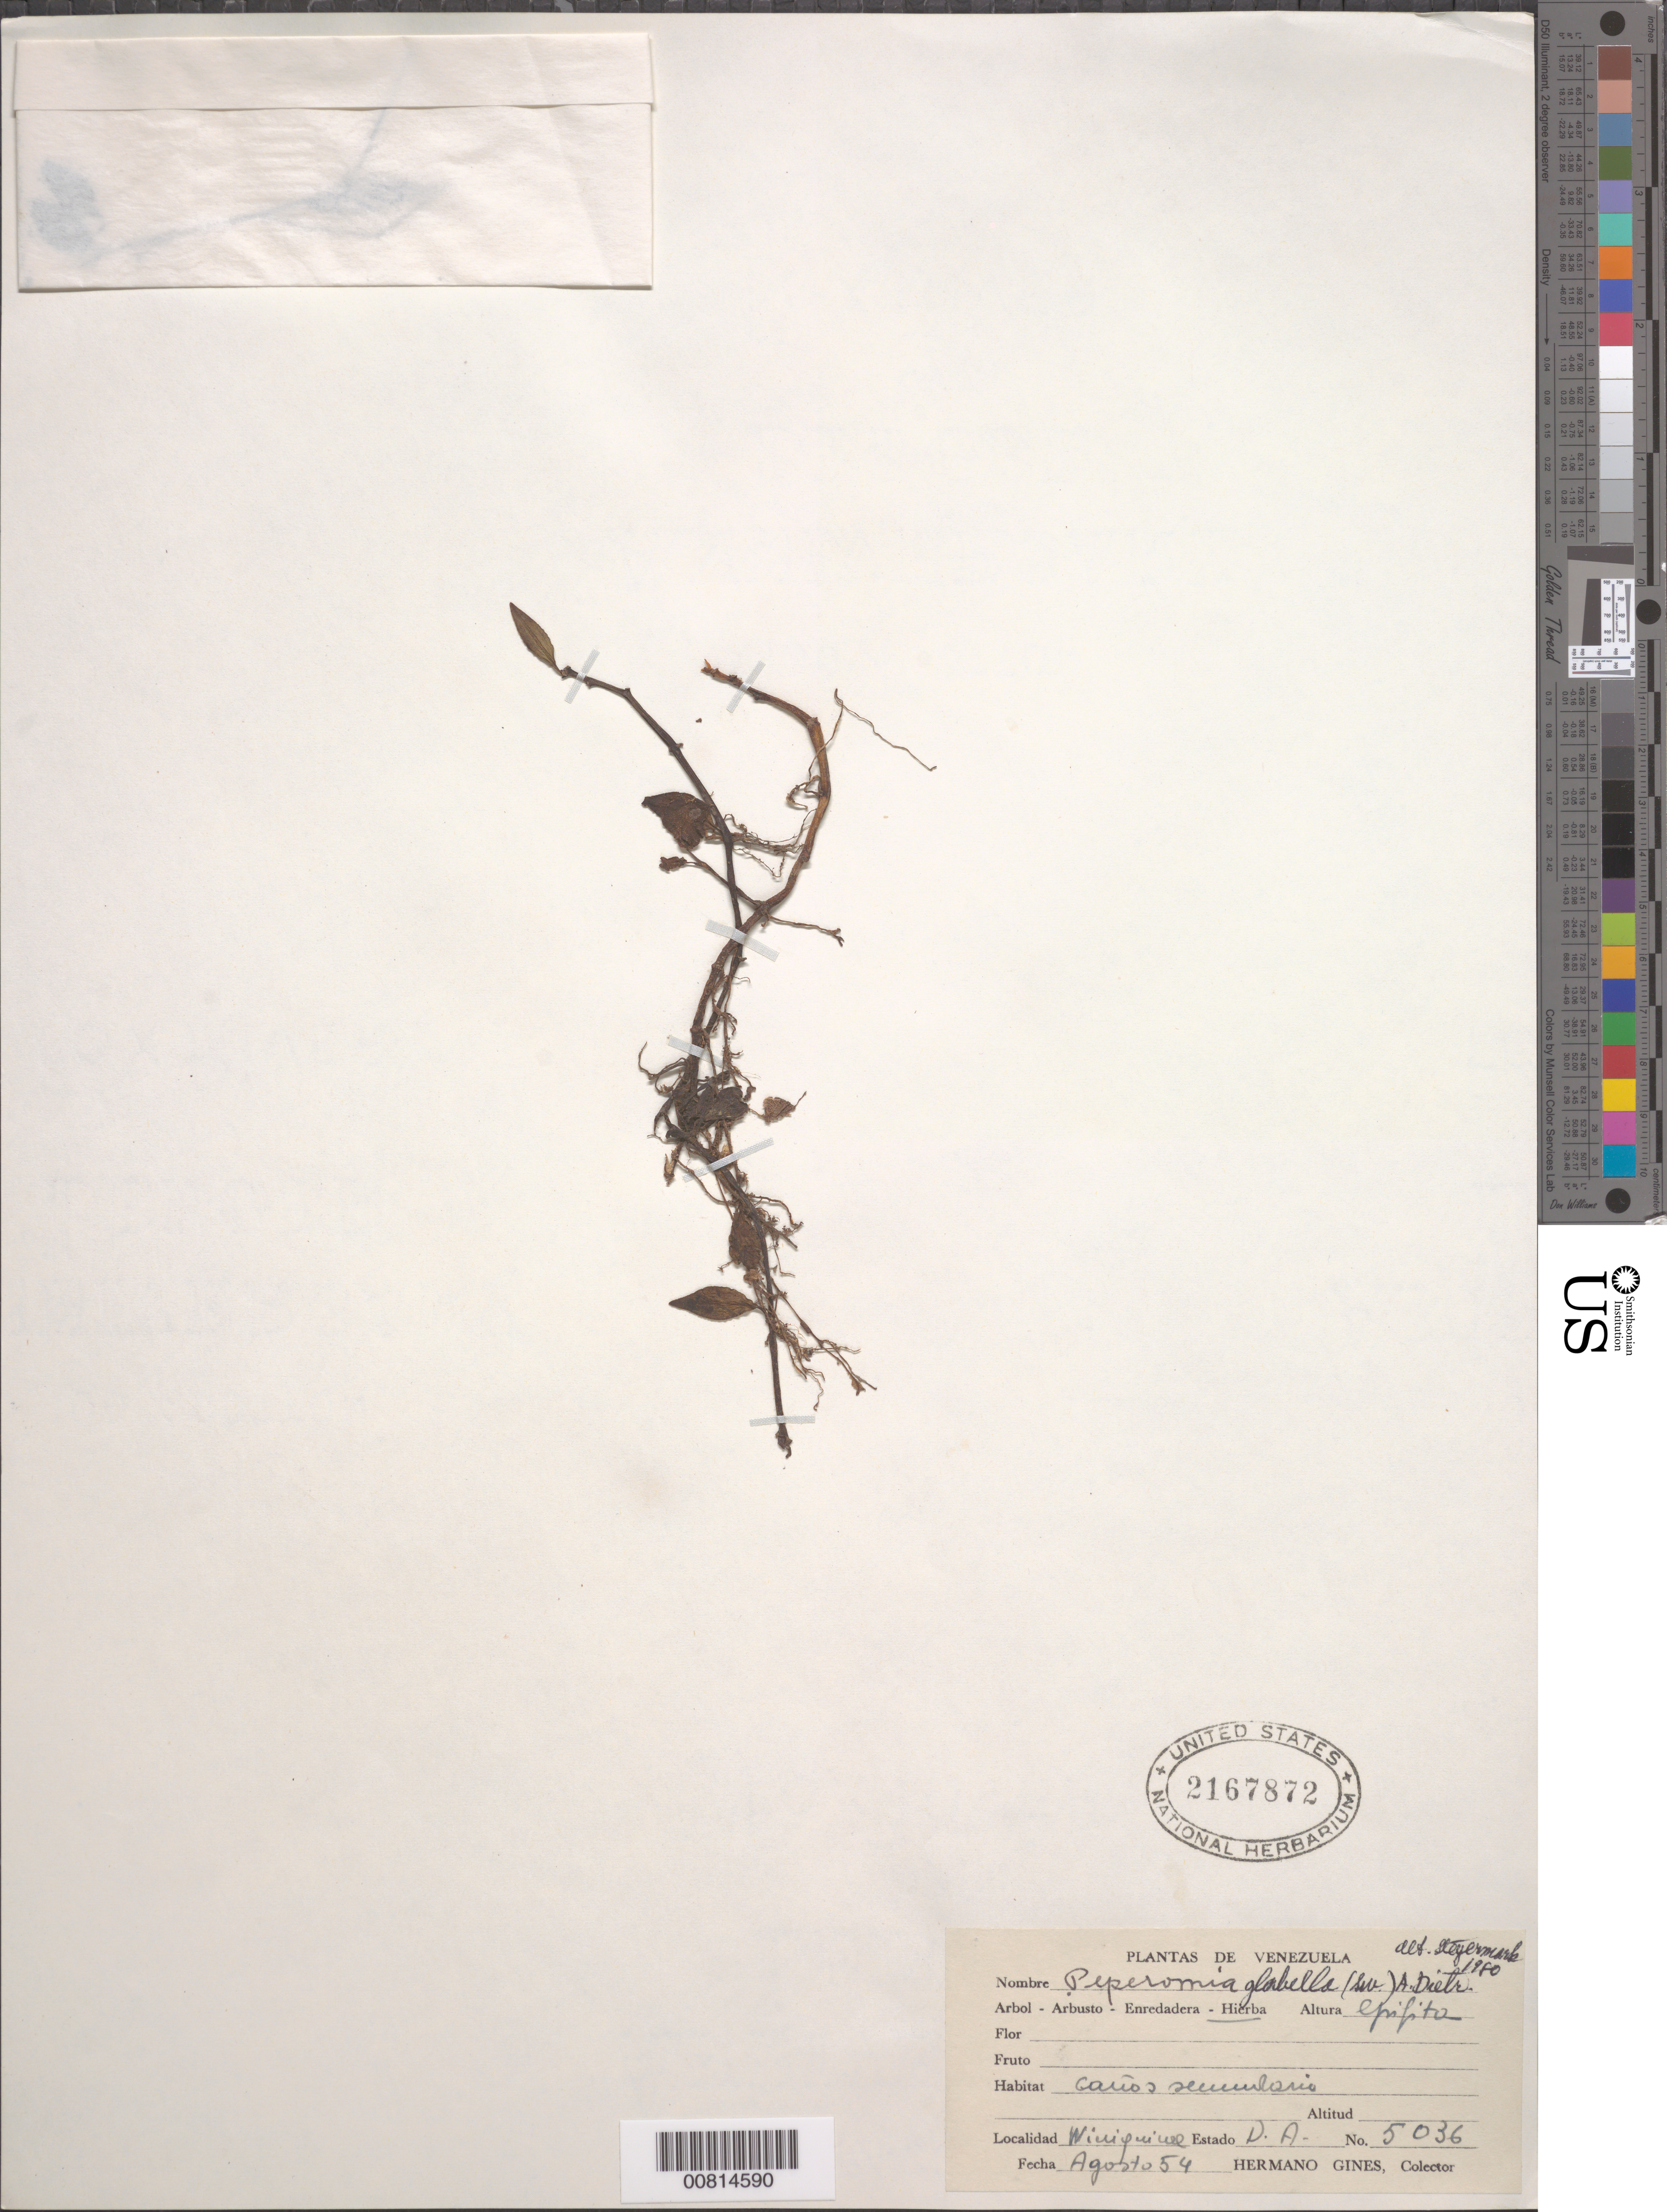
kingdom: Plantae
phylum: Tracheophyta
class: Magnoliopsida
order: Piperales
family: Piperaceae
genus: Peperomia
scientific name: Peperomia glabella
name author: (Sw.) A. Dietr.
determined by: Steyermark, Julian A., (VEN)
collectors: H. Gines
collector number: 5036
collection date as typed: Aug-54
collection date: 1954-08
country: Venezuela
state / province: Delta Amacuro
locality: C. Wiuiquina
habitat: Caños secundarios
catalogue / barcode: US 2167872